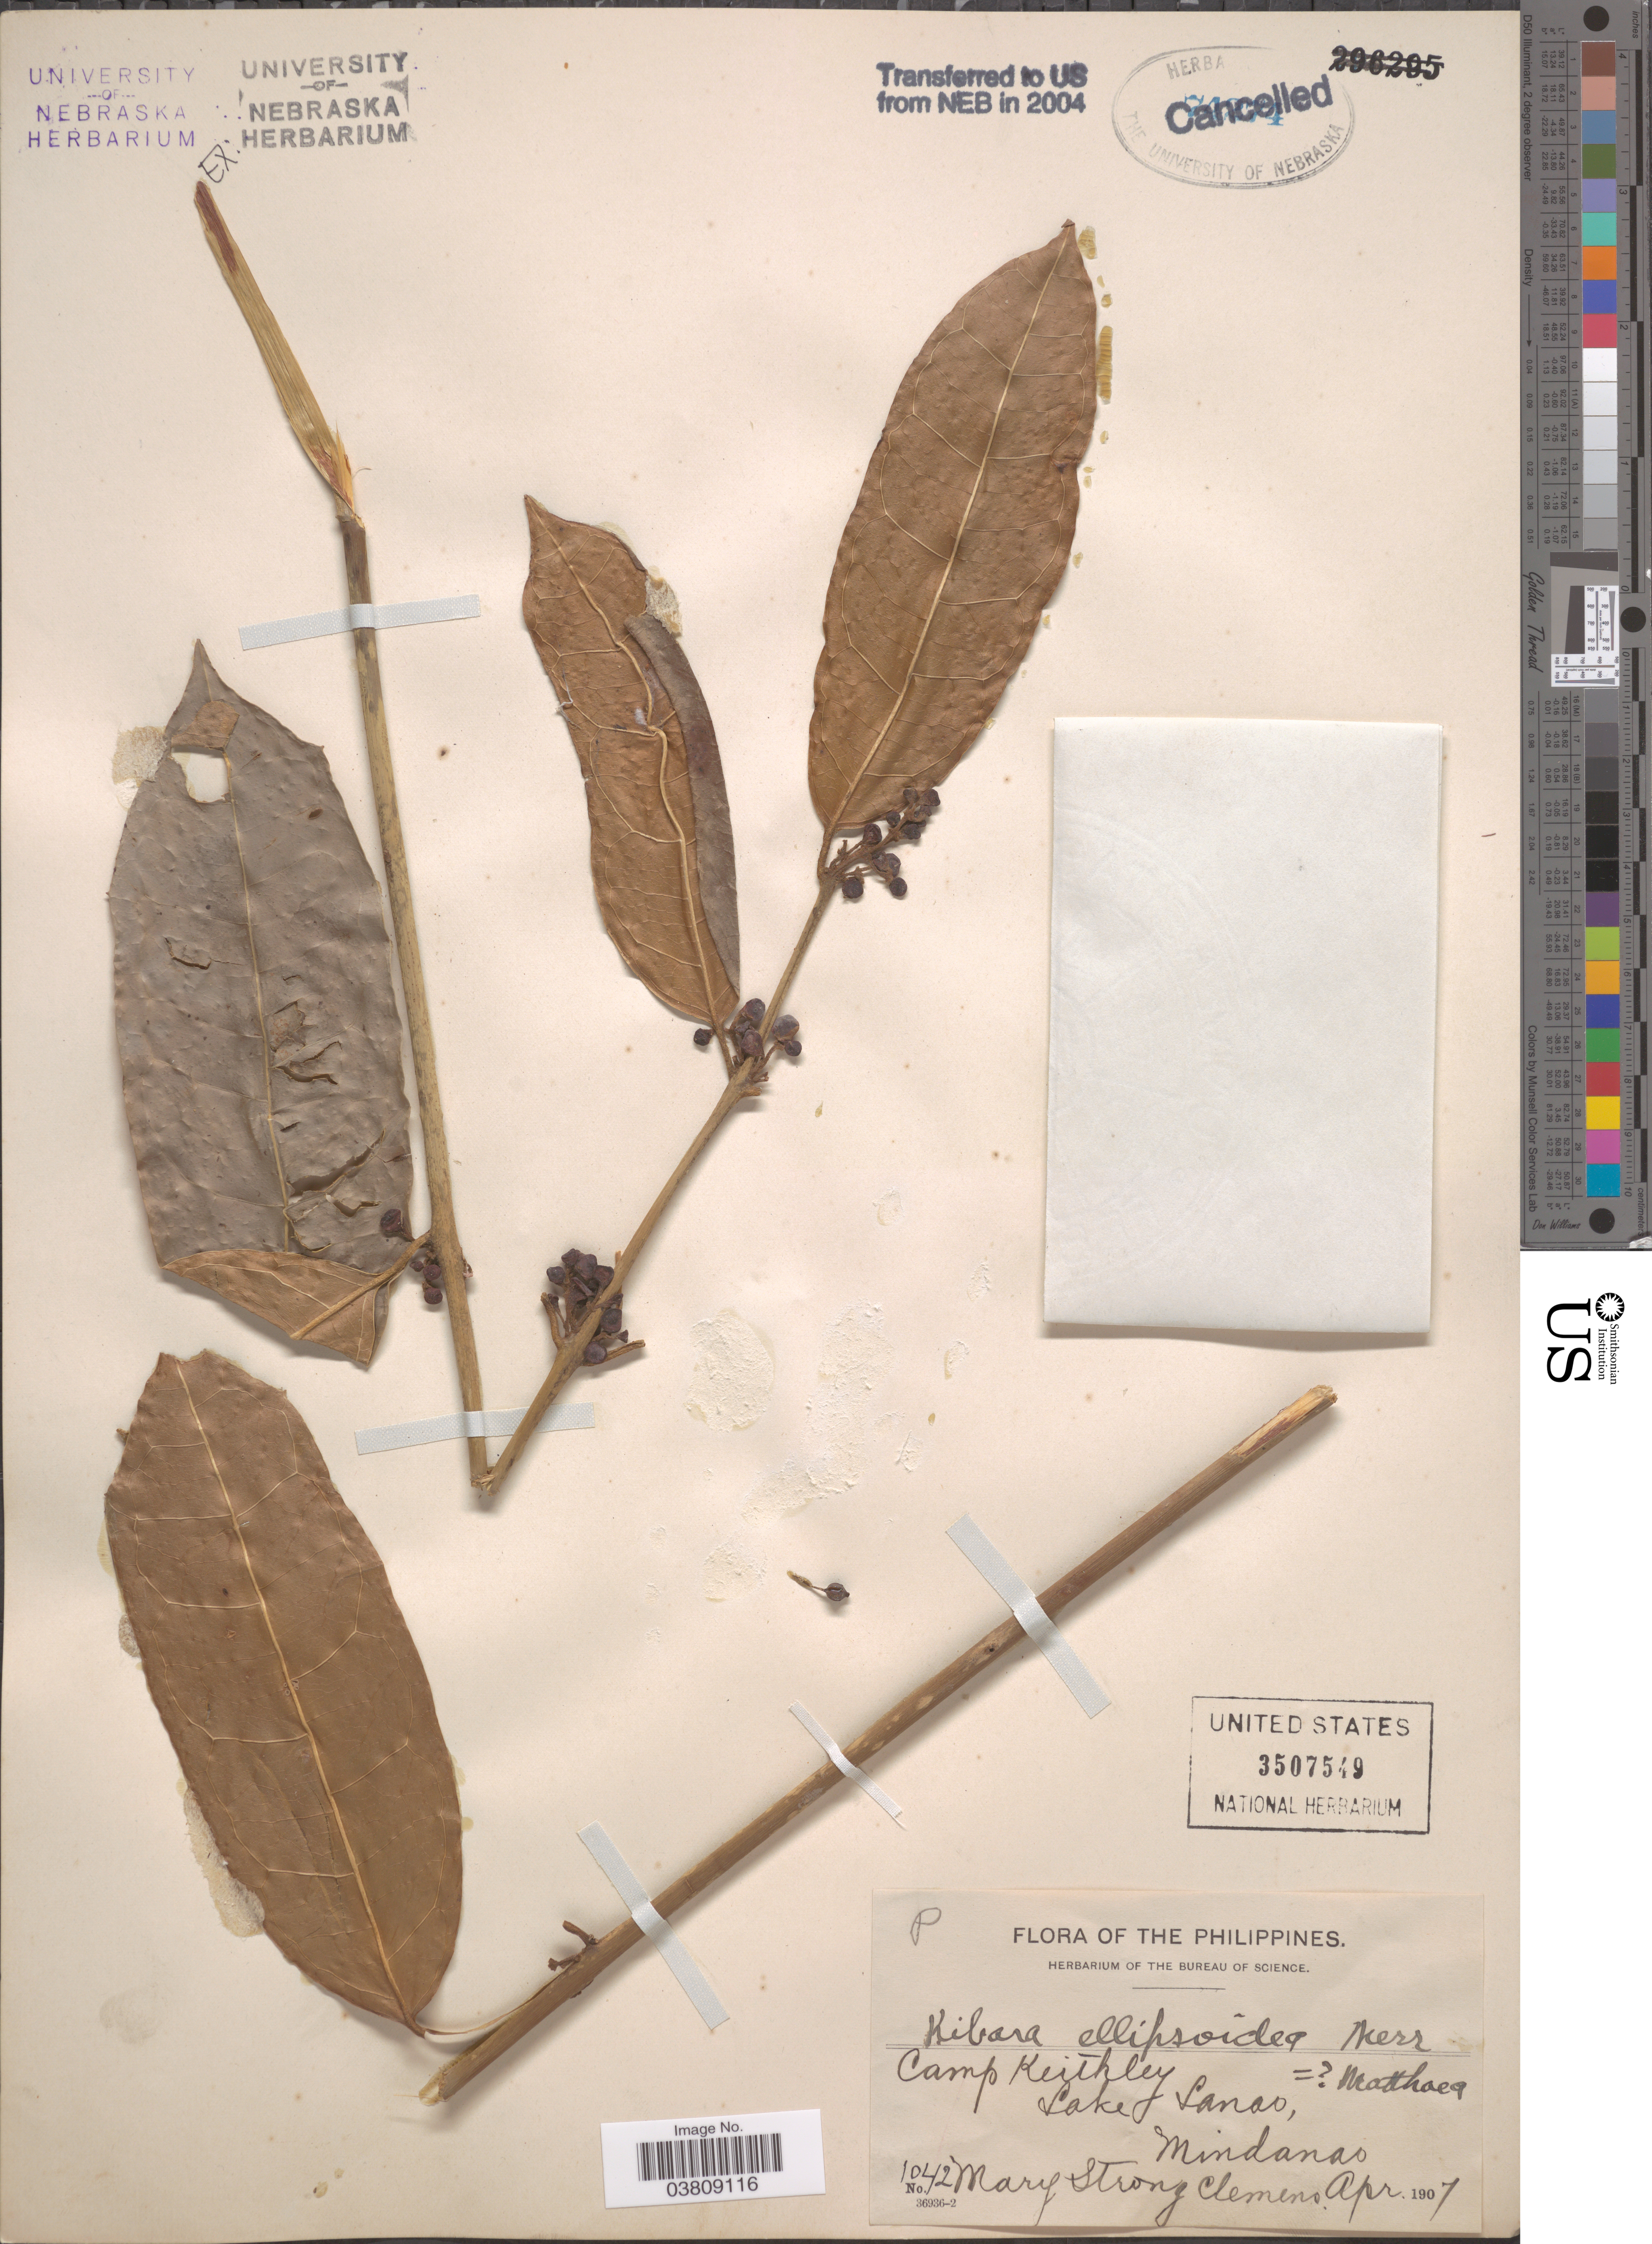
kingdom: Plantae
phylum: Tracheophyta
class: Magnoliopsida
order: Laurales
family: Monimiaceae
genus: Kibara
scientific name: Kibara coriacea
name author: (Blume) Hook. f. & Thomson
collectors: M. S. Clemens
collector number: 1042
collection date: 1907-04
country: Philippines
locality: Camp Keithley. Lake Lanao. Mindanao.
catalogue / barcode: US 3507549